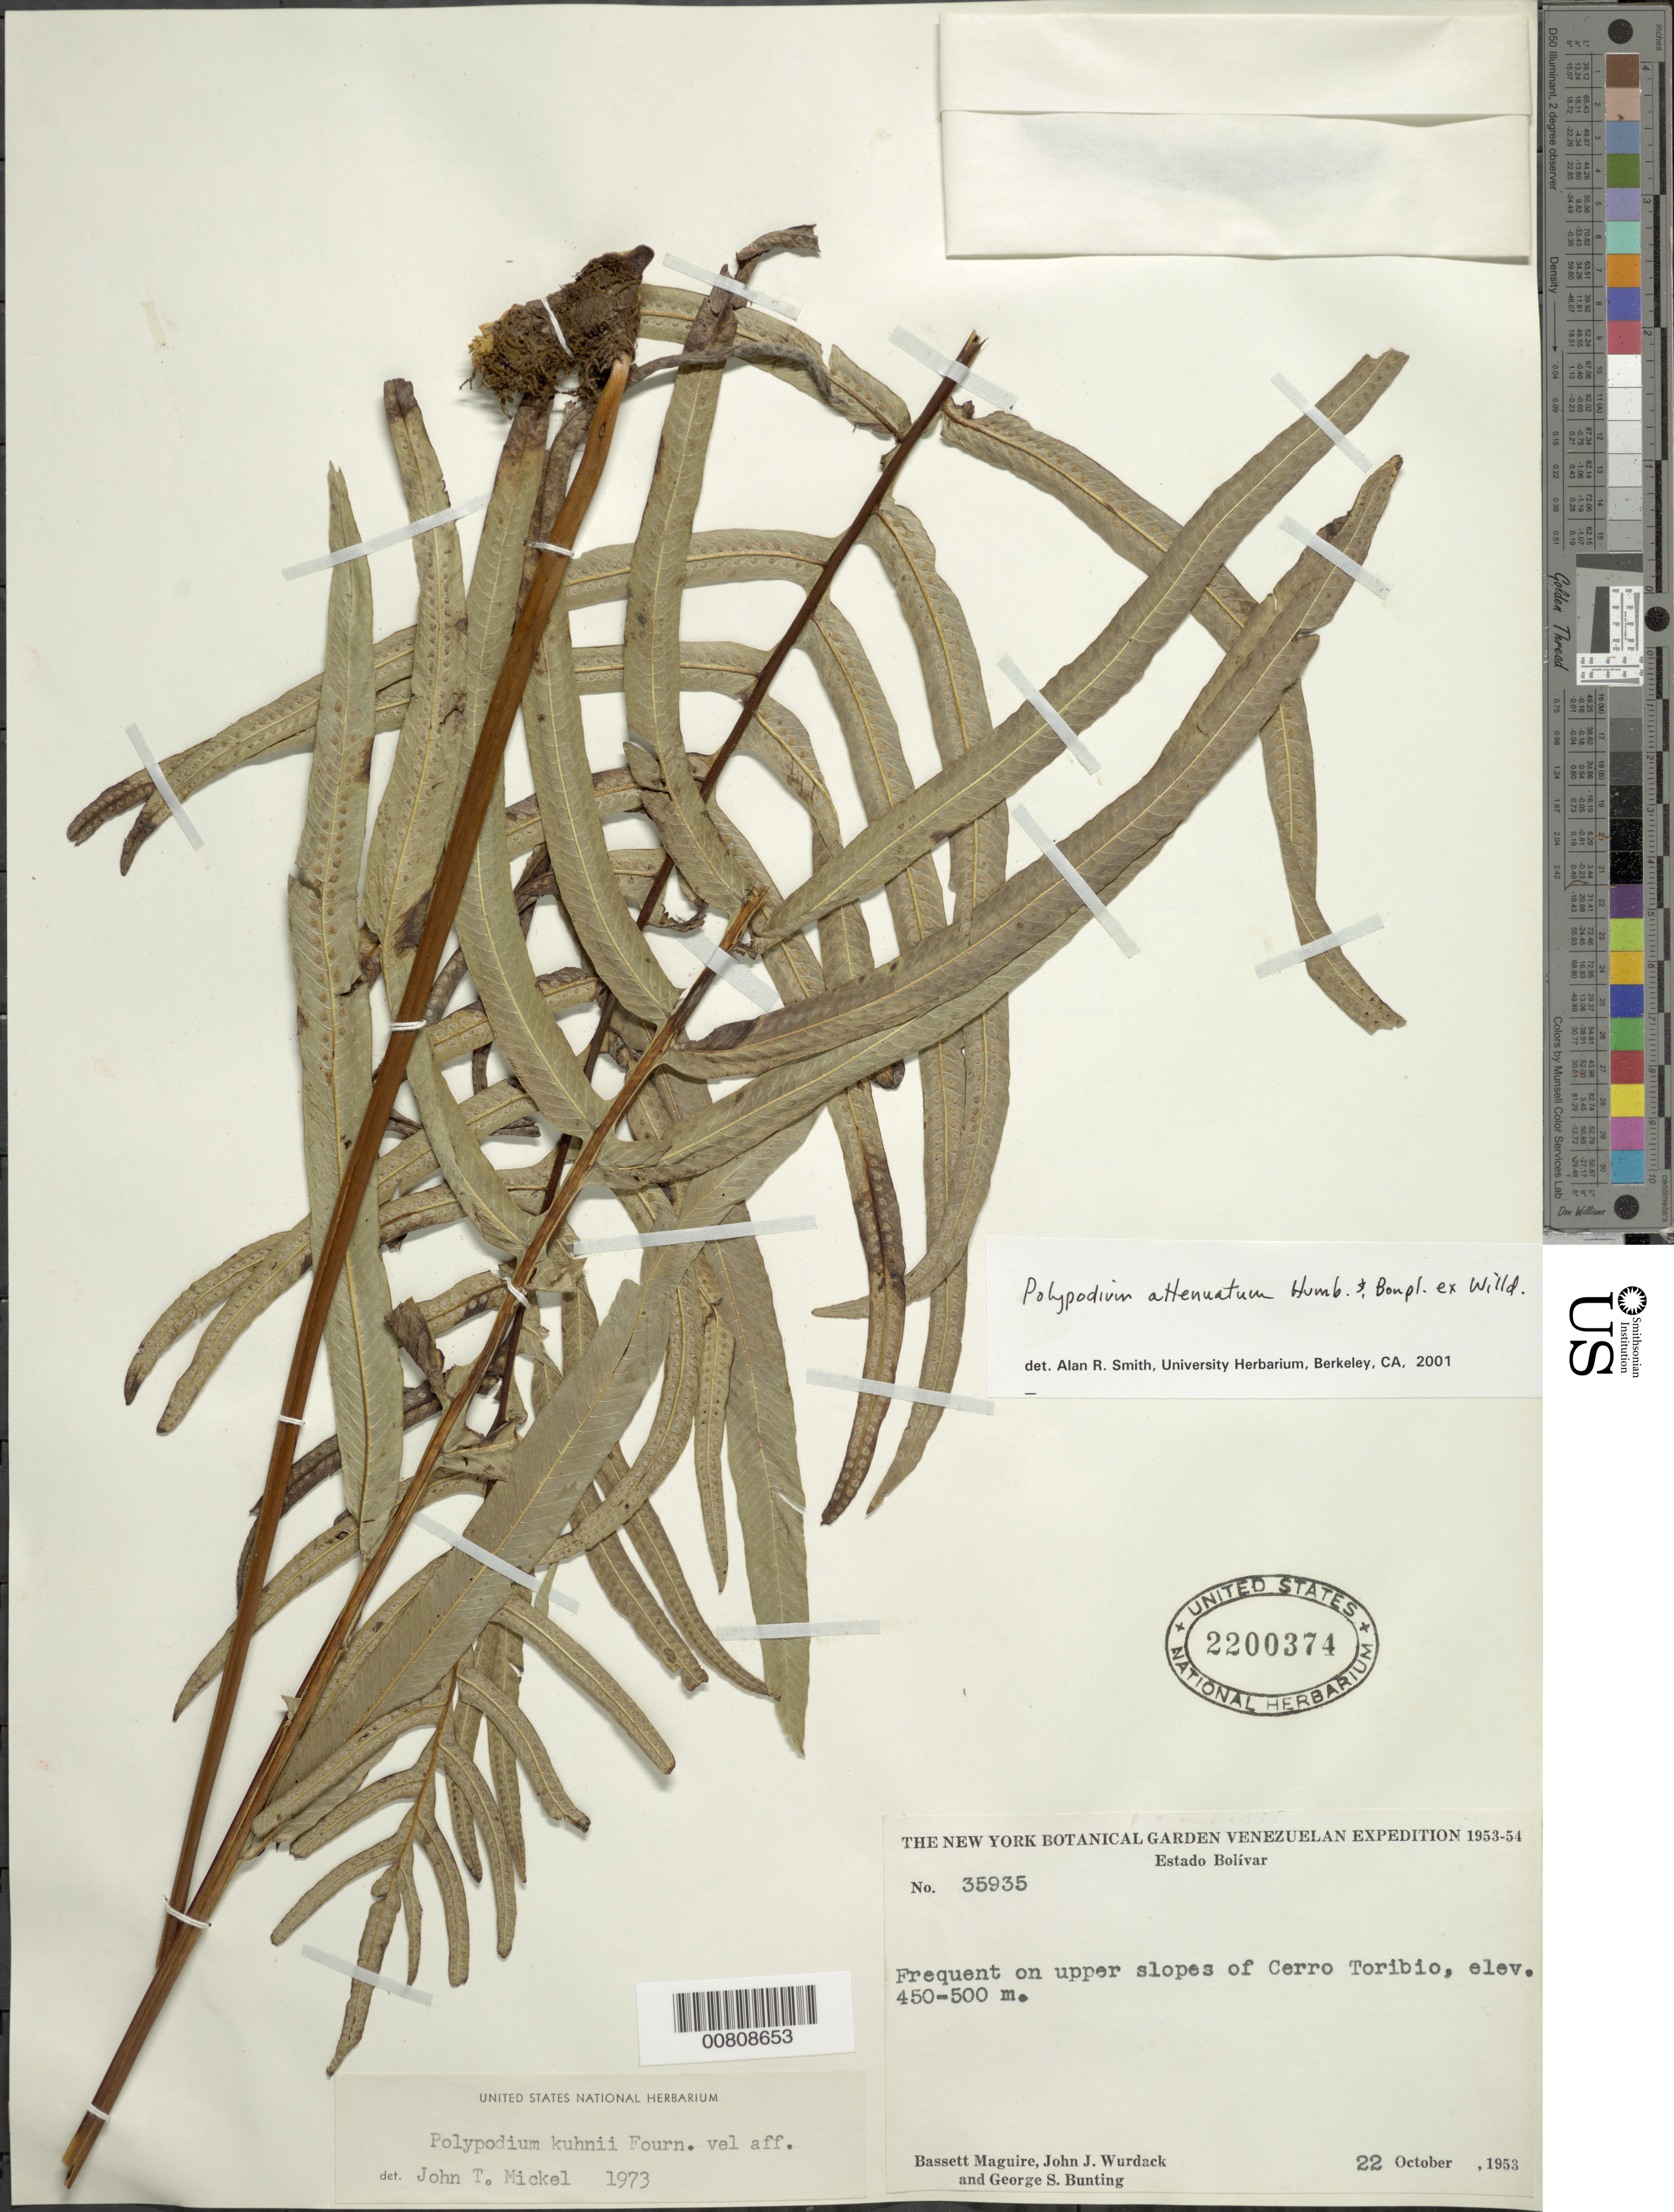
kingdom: Plantae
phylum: Tracheophyta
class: Polypodiopsida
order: Polypodiales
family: Polypodiaceae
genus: Serpocaulon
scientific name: Serpocaulon attenuatum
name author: (Humb. & Bonpl. ex Willd.) A.R. Sm.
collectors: B. Maguire, J. J. Wurdack & G. S. Bunting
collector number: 35935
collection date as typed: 22-Oct-53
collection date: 1953-10-22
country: Venezuela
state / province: Bolívar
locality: Cerro Toribio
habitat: Upper slopes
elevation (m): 450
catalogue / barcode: US 2200374